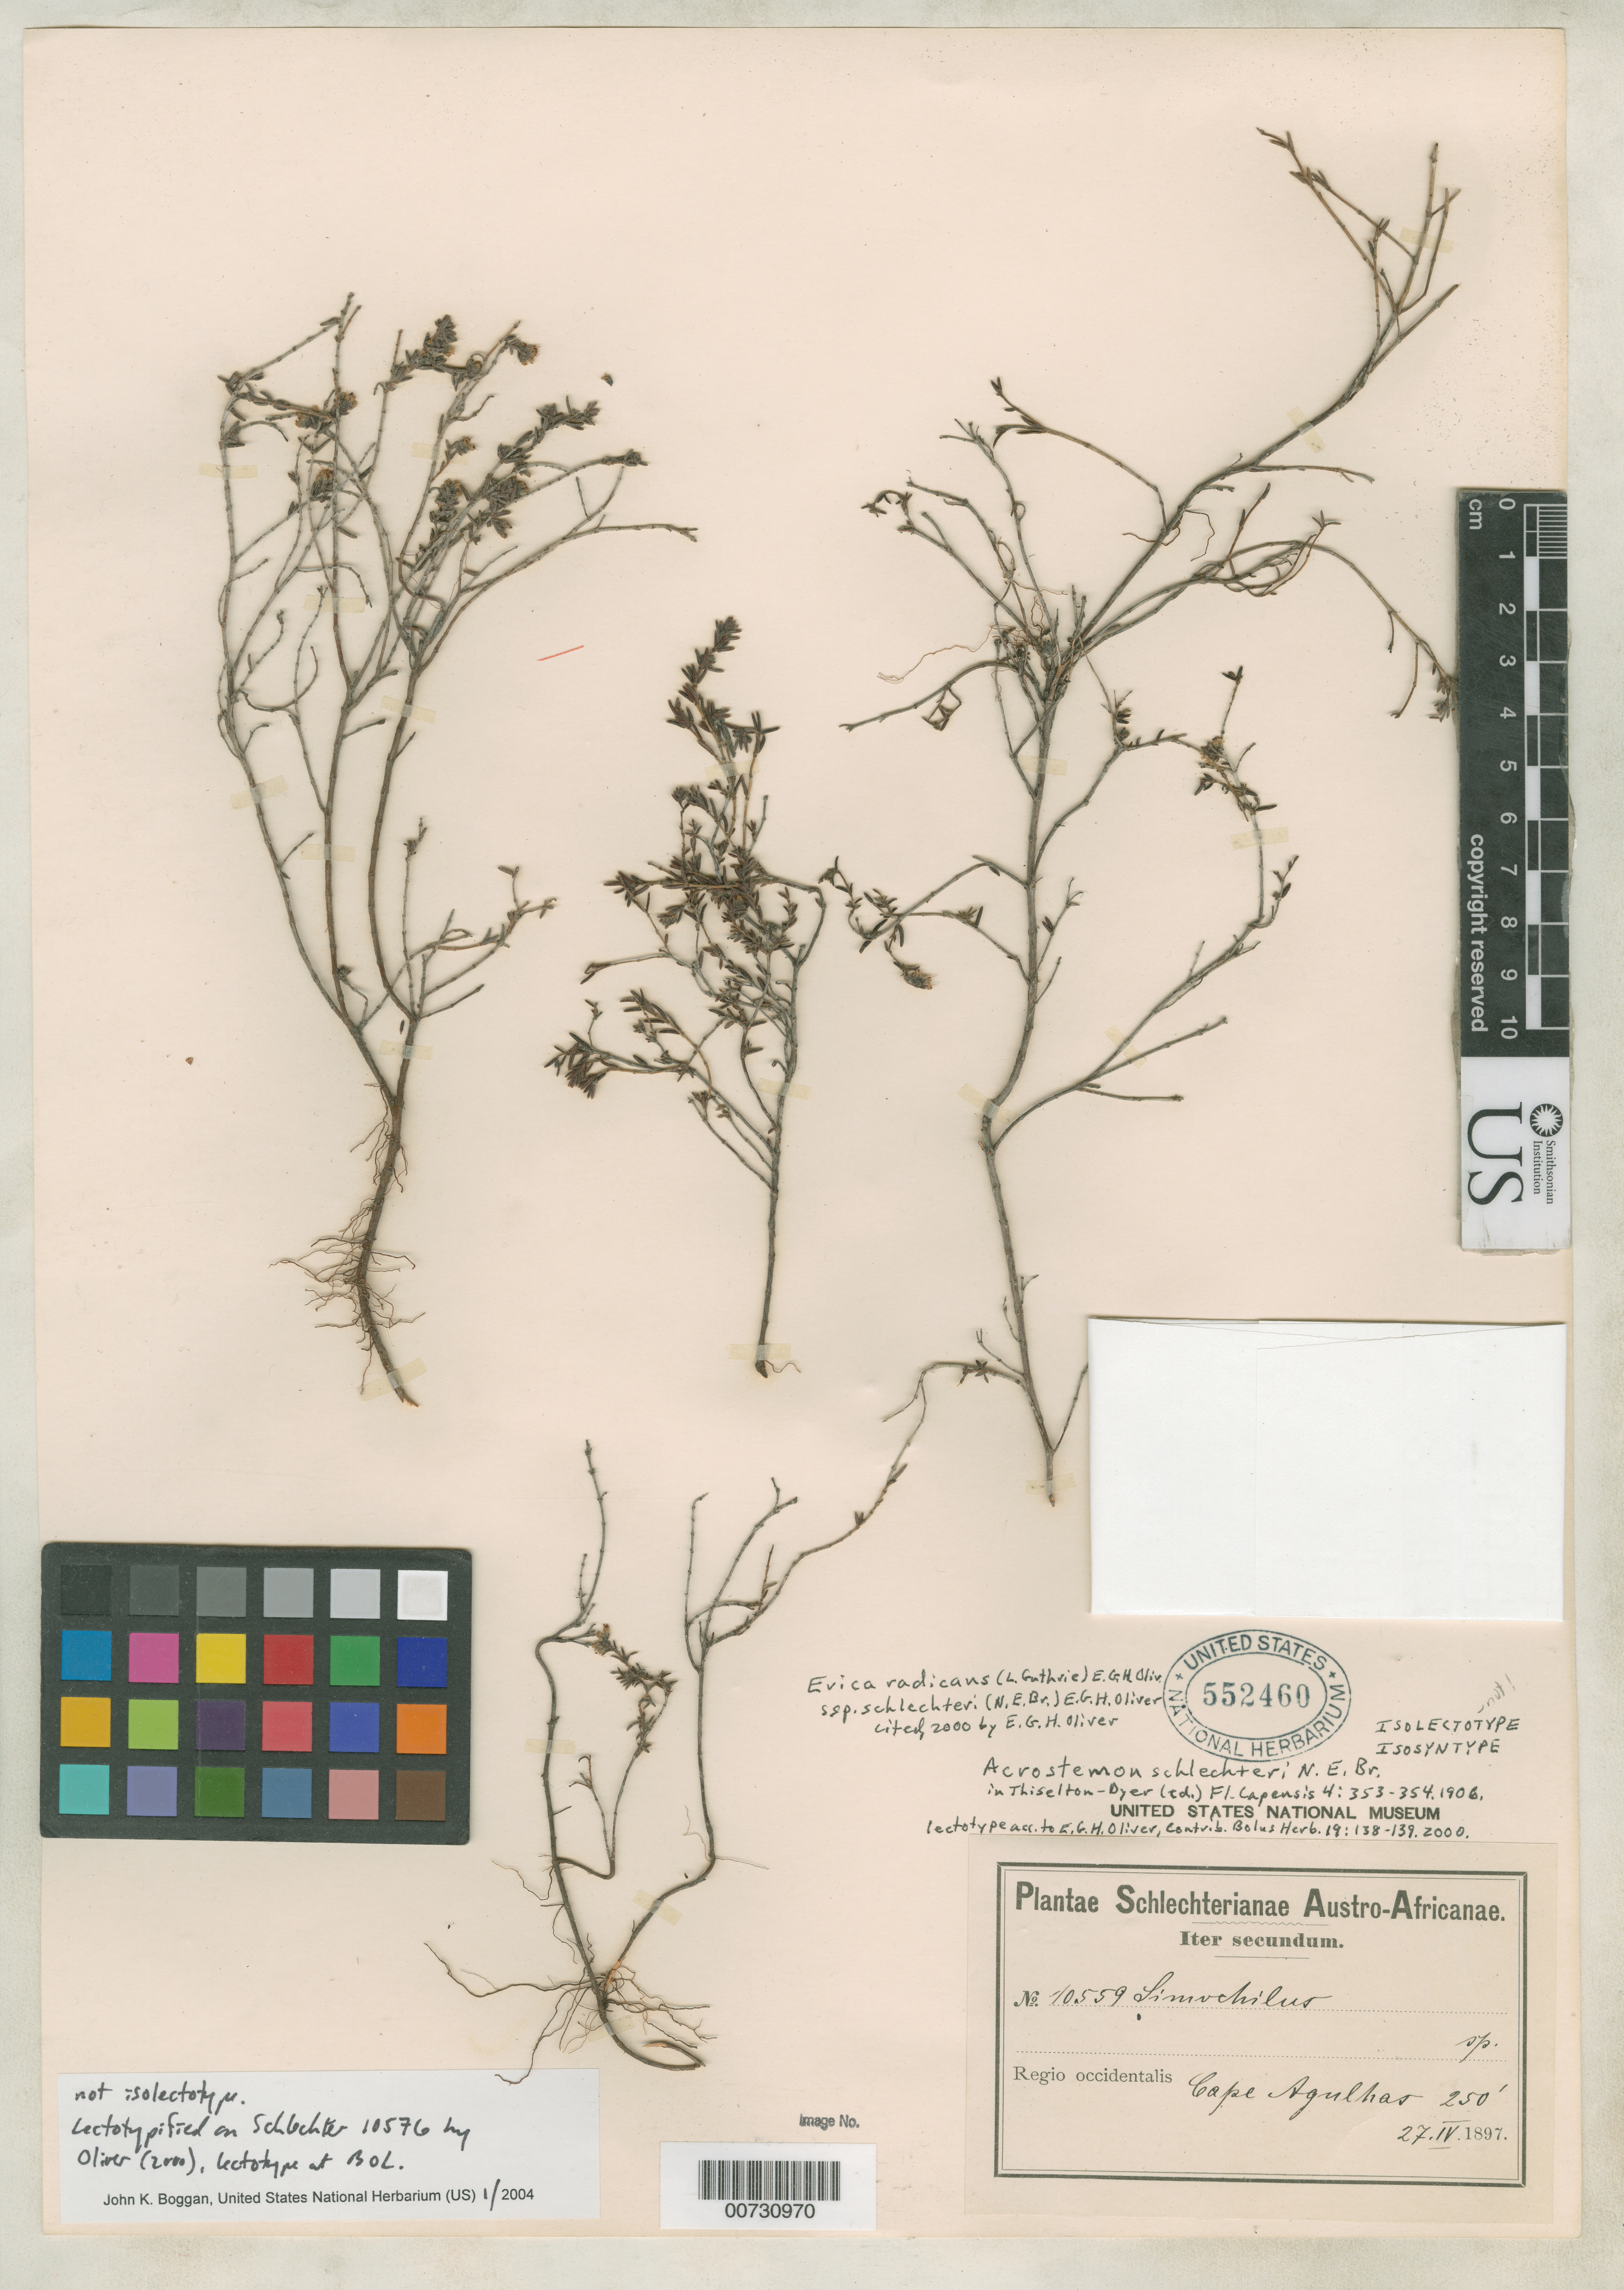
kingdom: Plantae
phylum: Tracheophyta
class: Magnoliopsida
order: Ericales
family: Ericaceae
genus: Acrostemon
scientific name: Acrostemon schlechteri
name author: N.E. Br. in Dyer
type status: Isosyntype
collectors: F. R. R. Schlechter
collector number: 10559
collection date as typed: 27 Apr 1897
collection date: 1897-04-27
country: South Africa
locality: Regio occidentalis, Cape Agulhas.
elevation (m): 76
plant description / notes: Collection (but not US sheet) cited 2000 by E.G.H. Oliver, Contr. Bolus Herb. 19.; US sheet is isosyntype. Lectotypified on Schlechter 10576 by E.G.H. Oliver, 2000, Contr. Bolus Herb. 19: 139 (lectotype: BOL).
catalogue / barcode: US 552460